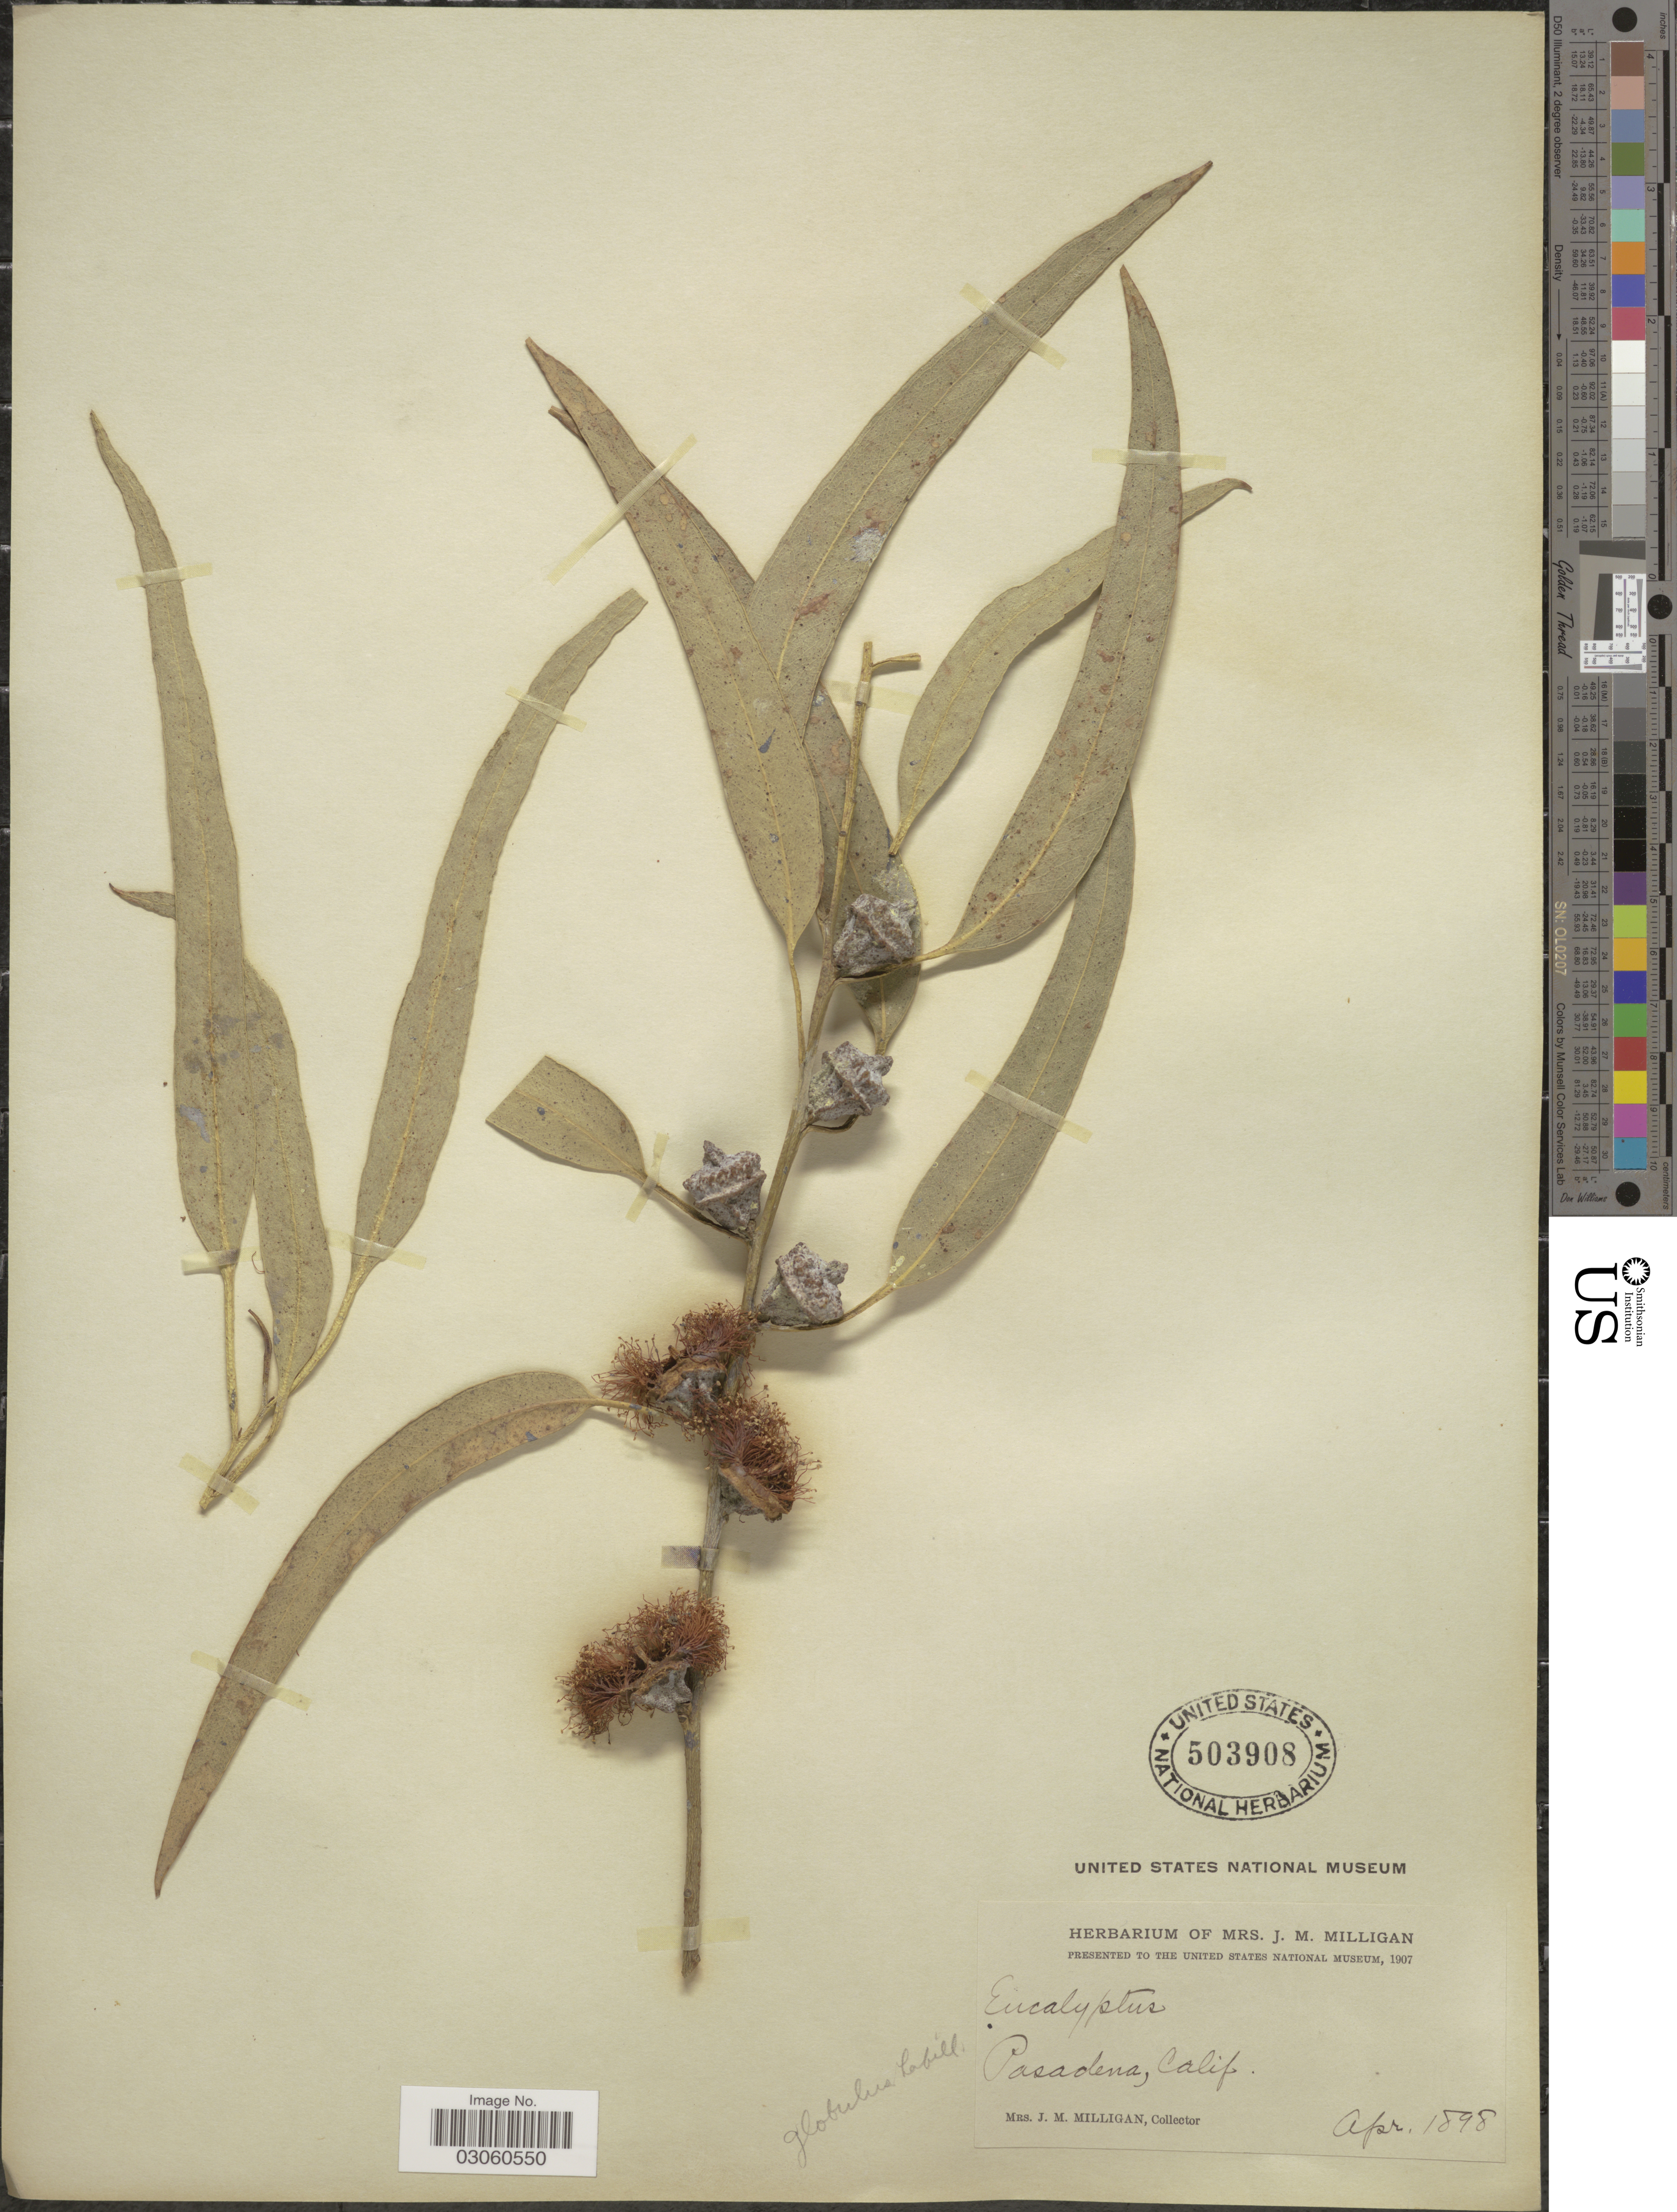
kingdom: Plantae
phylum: Tracheophyta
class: Magnoliopsida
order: Myrtales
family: Myrtaceae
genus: Eucalyptus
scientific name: Eucalyptus sp.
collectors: J. Milligan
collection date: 1898-04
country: United States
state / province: California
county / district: Los Angeles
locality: Pasadena, Calif.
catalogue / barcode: US 503908